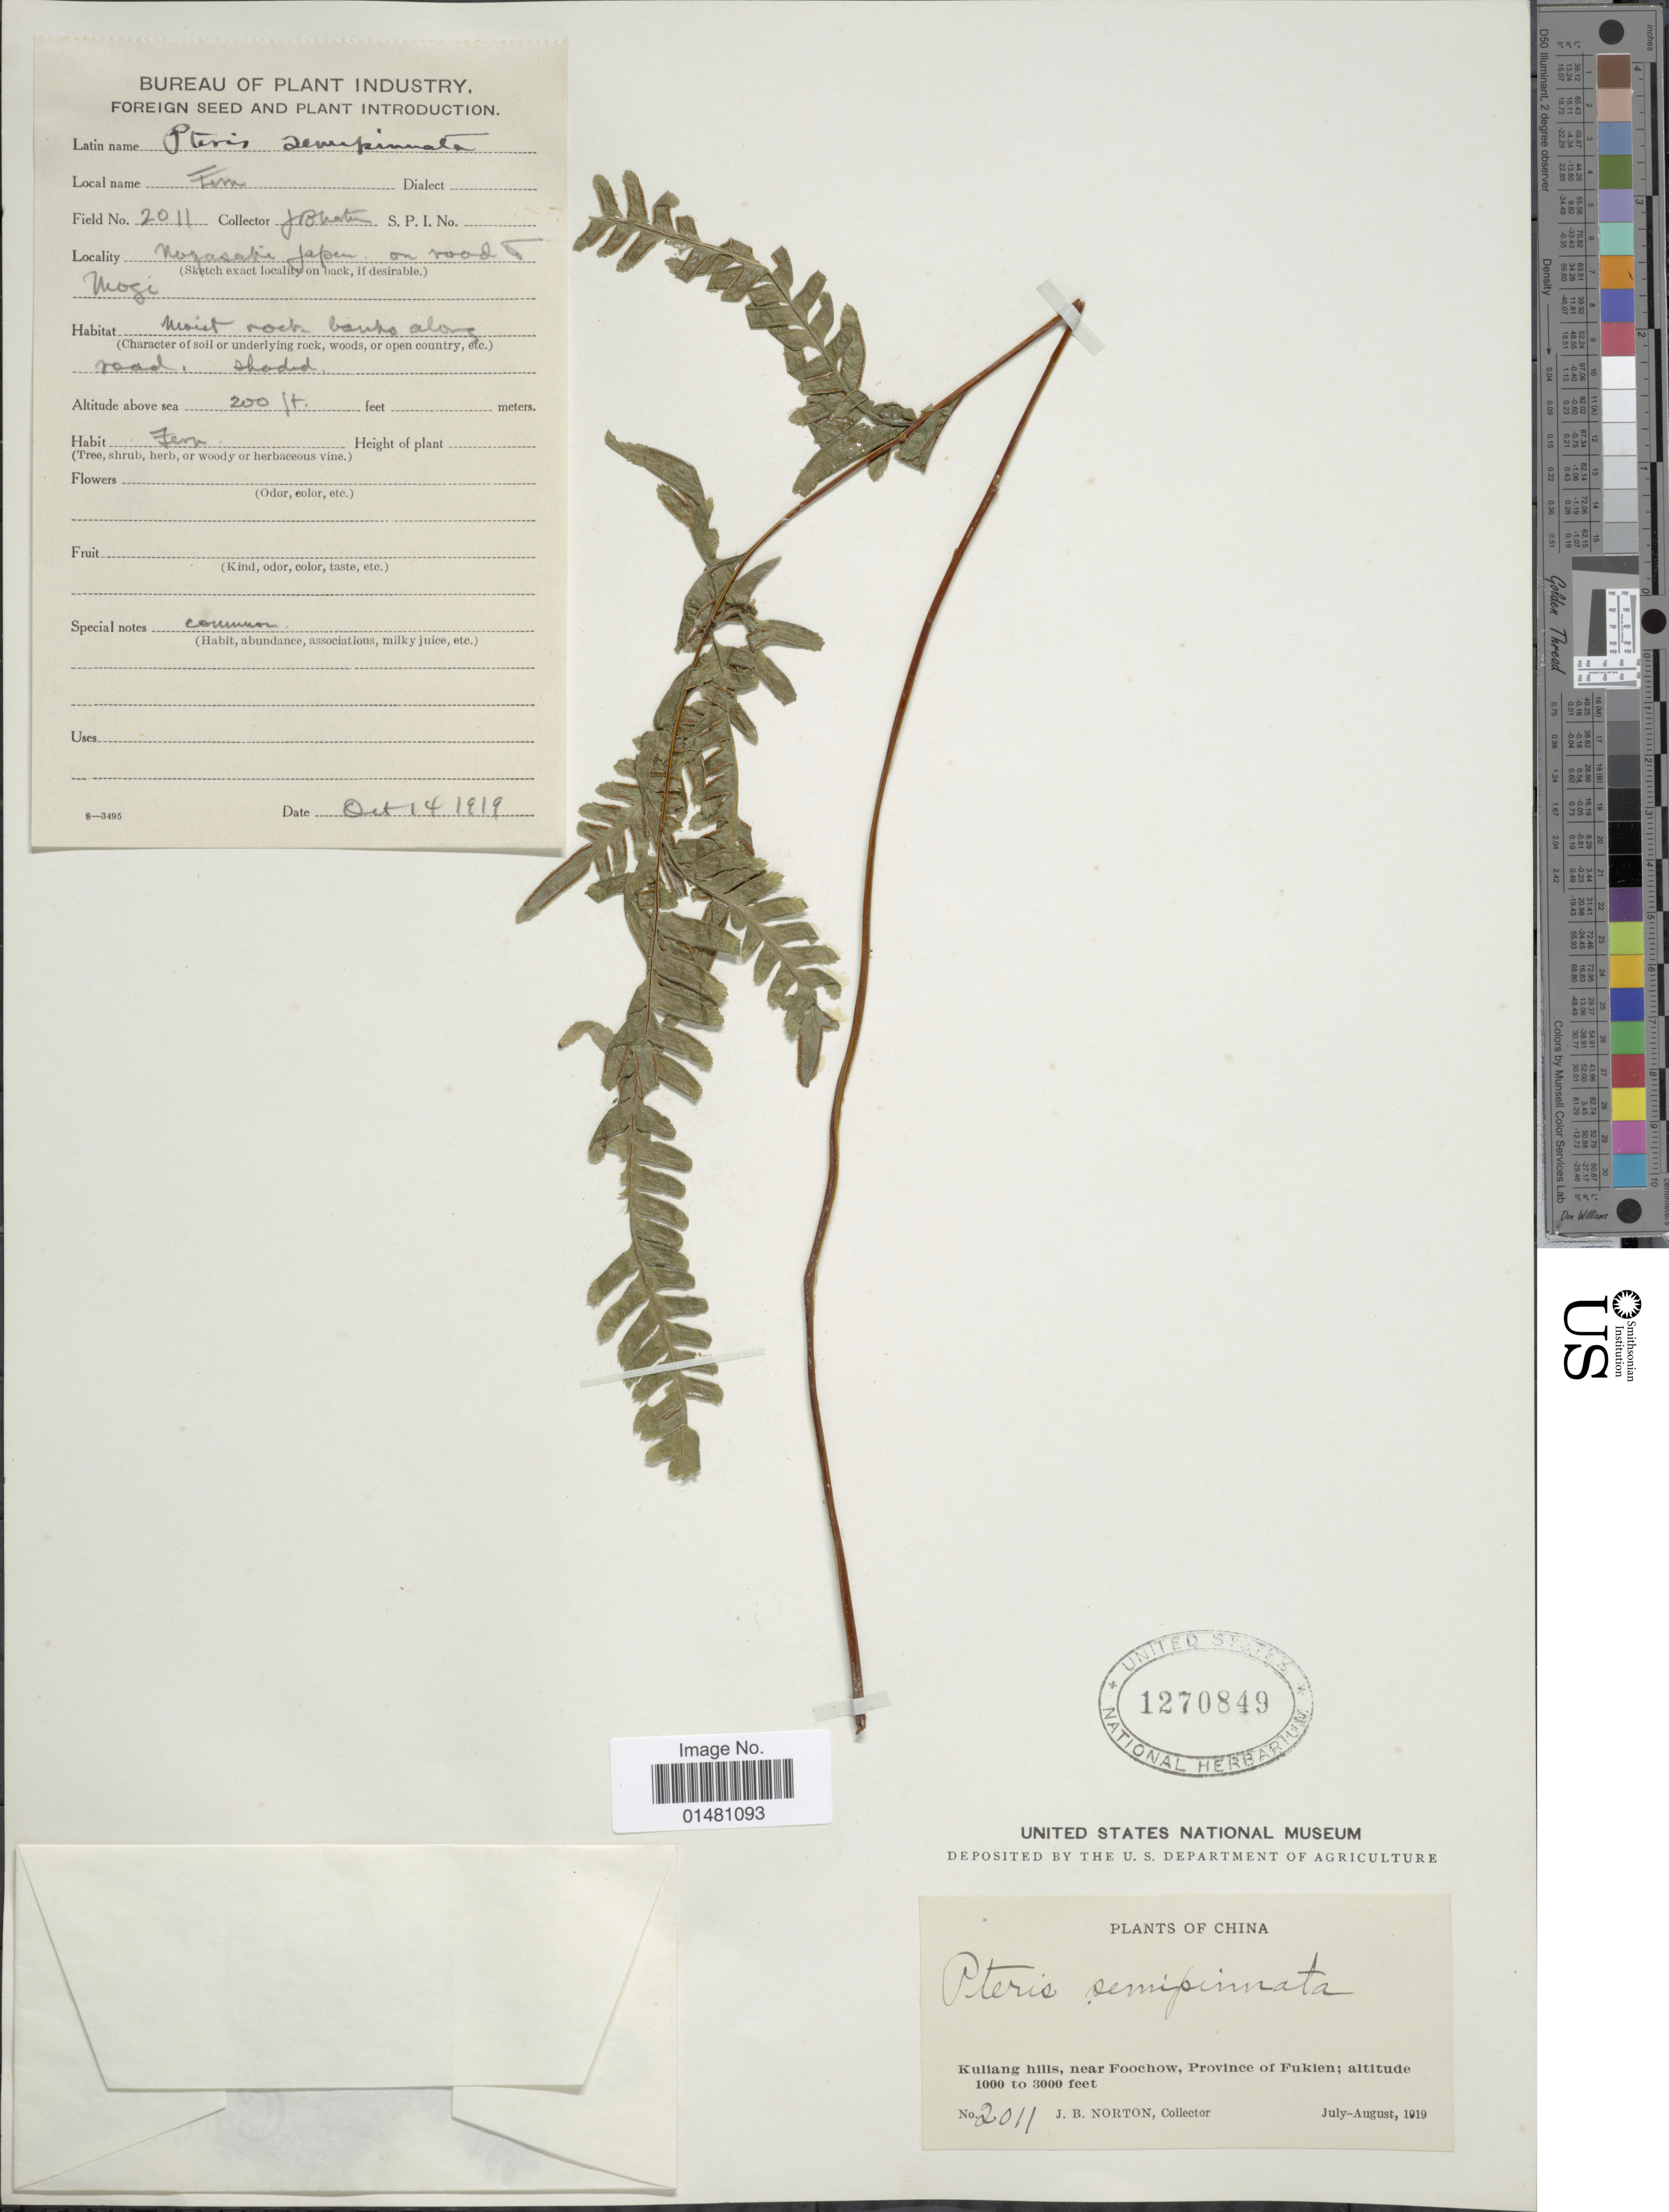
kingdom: Plantae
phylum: Tracheophyta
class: Polypodiopsida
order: Polypodiales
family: Pteridaceae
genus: Pteris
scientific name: Pteris semipinnata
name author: L.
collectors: J. B. Norton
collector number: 2011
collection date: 1919-10-14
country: China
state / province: Fujian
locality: Kuliang hills, near Foochow, Province of Fukien, Nagasaki.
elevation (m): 61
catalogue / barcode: US 1270849